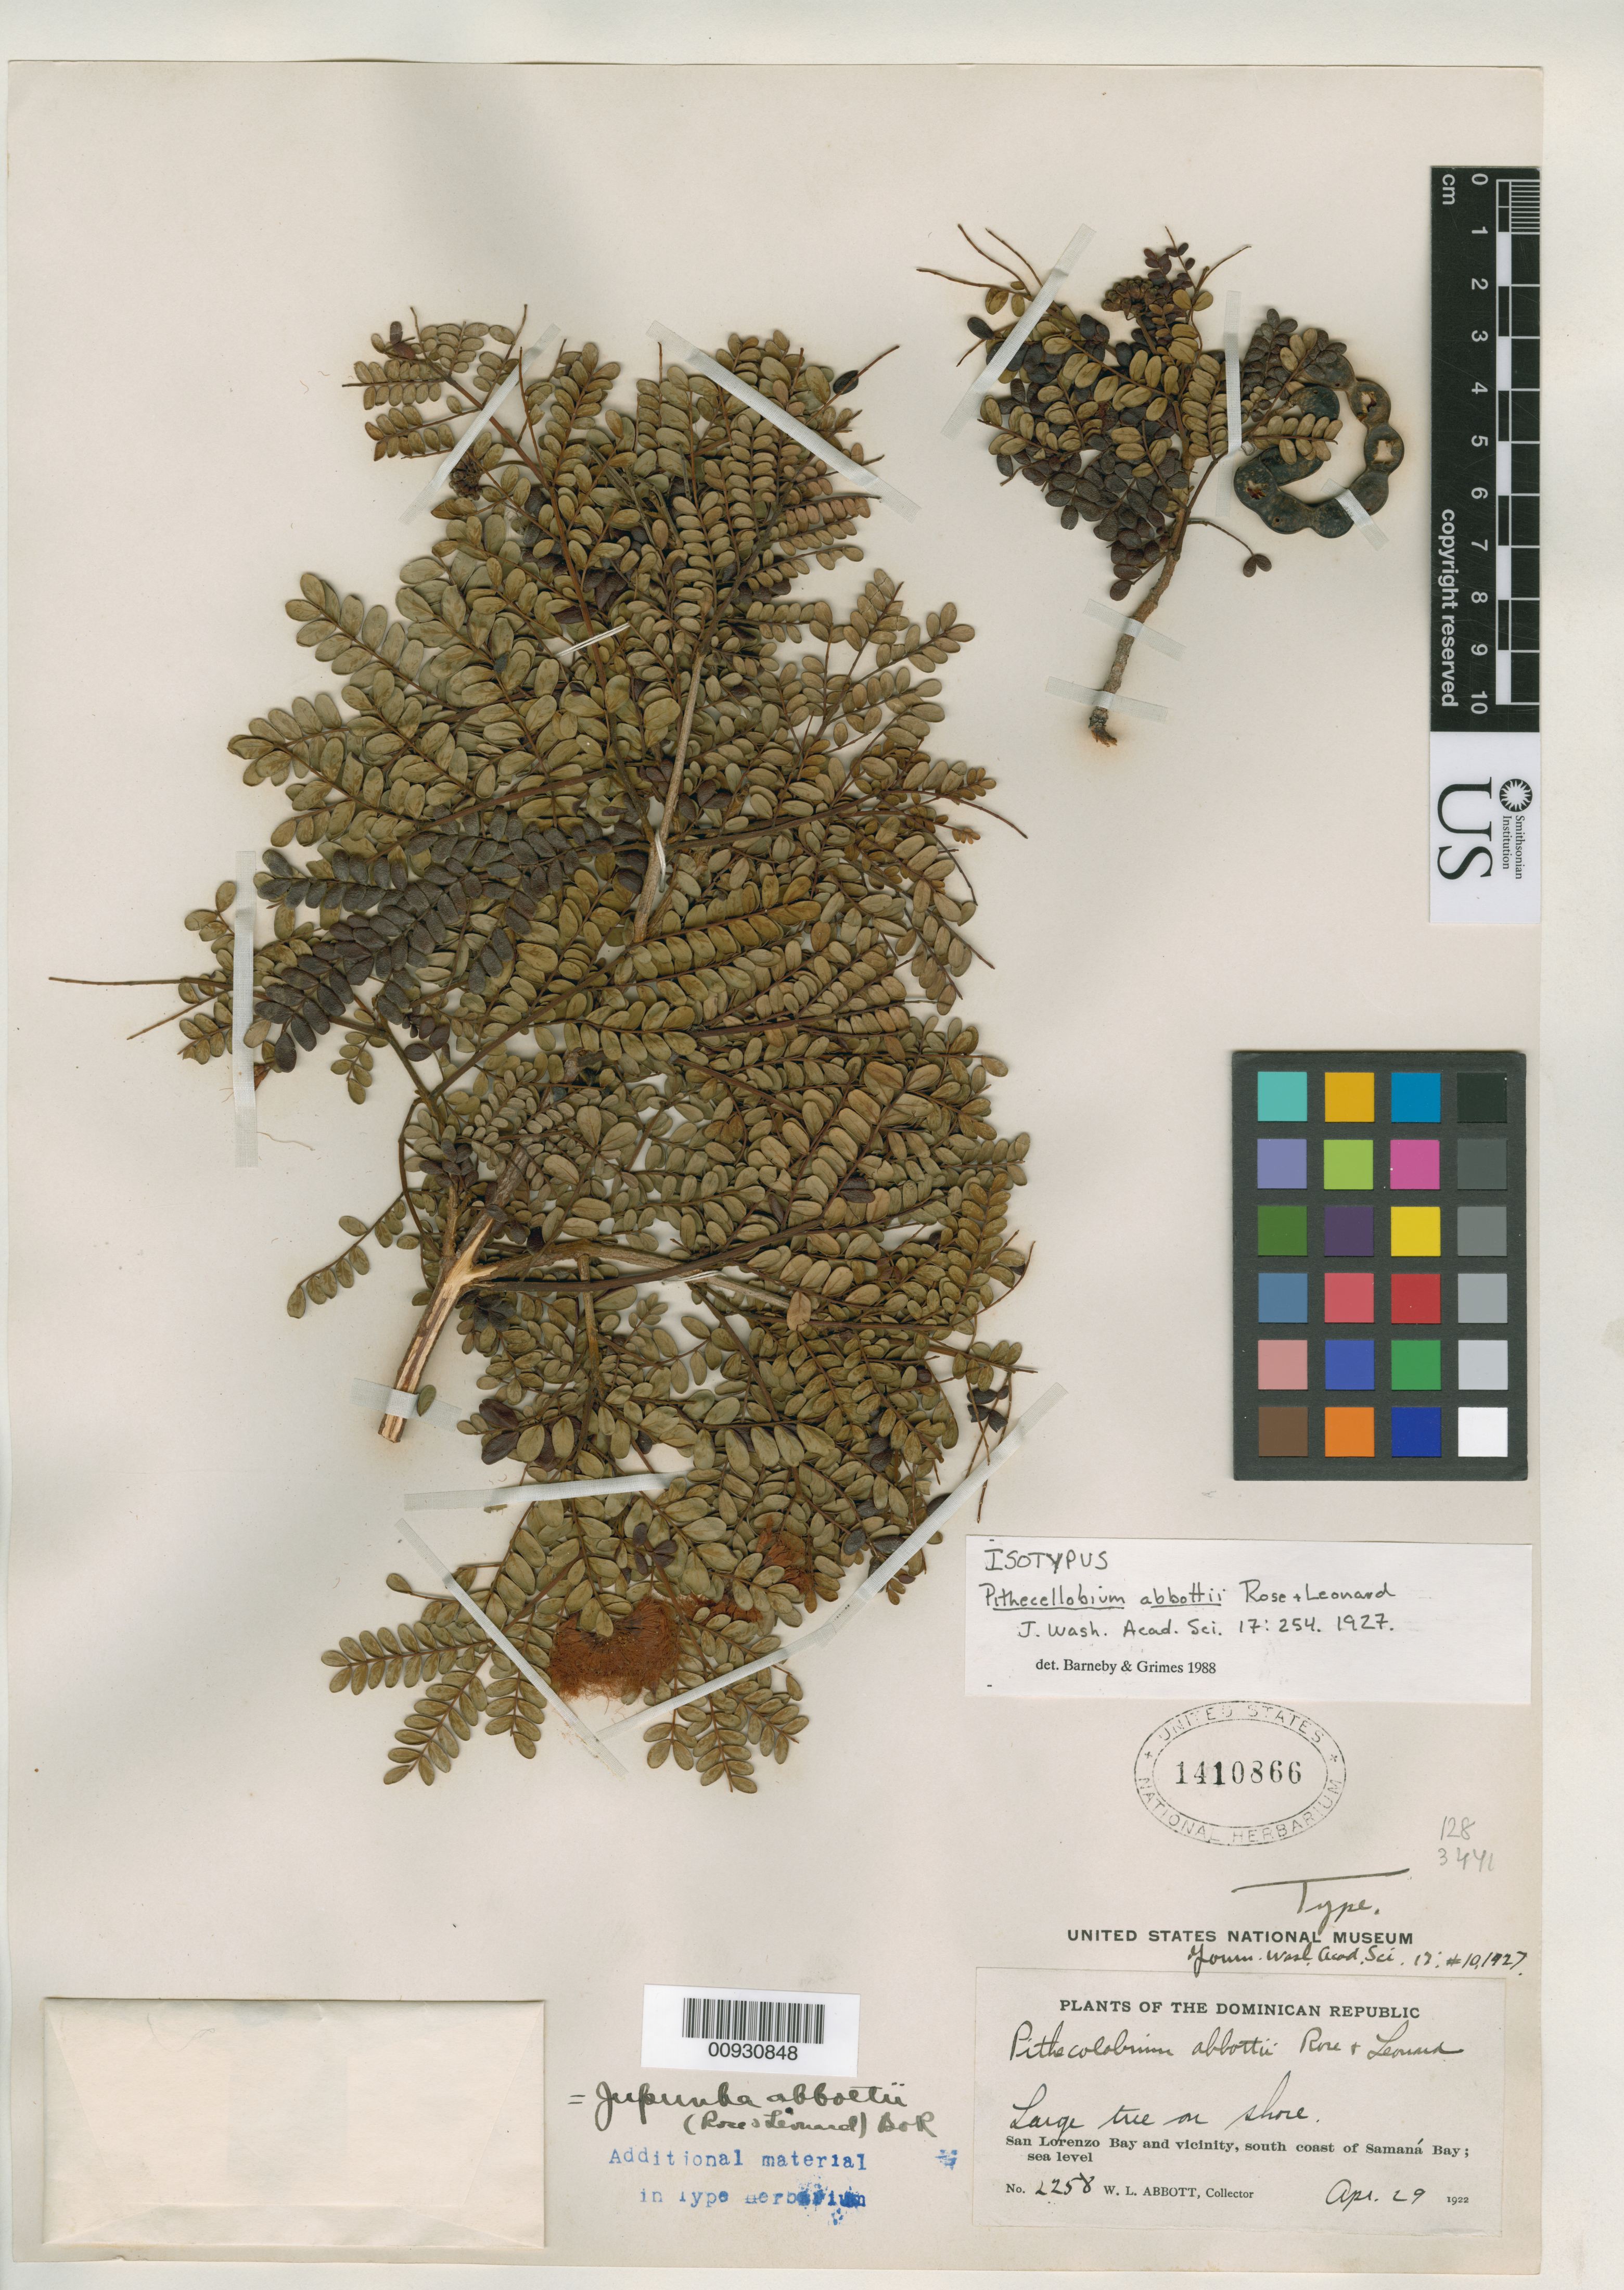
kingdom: Plantae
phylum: Tracheophyta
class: Magnoliopsida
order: Fabales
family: Fabaceae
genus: Pithecellobium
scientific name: Pithecellobium abbottii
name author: Rose & Leonard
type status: Isotype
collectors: W. L. Abbott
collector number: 2258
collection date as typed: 29 Apr 1922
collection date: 1922-04-29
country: Dominican Republic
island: Hispaniola Island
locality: Near San Lorenzo Bay, S Coast of Samana Bay.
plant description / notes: Currently accepted name as cited by Barneby & Grimes (1996).; Both US sheets were originally annotated as "Type"; possibly effectively lectotypified by Barneby & Grimes (1996).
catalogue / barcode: US 1410866